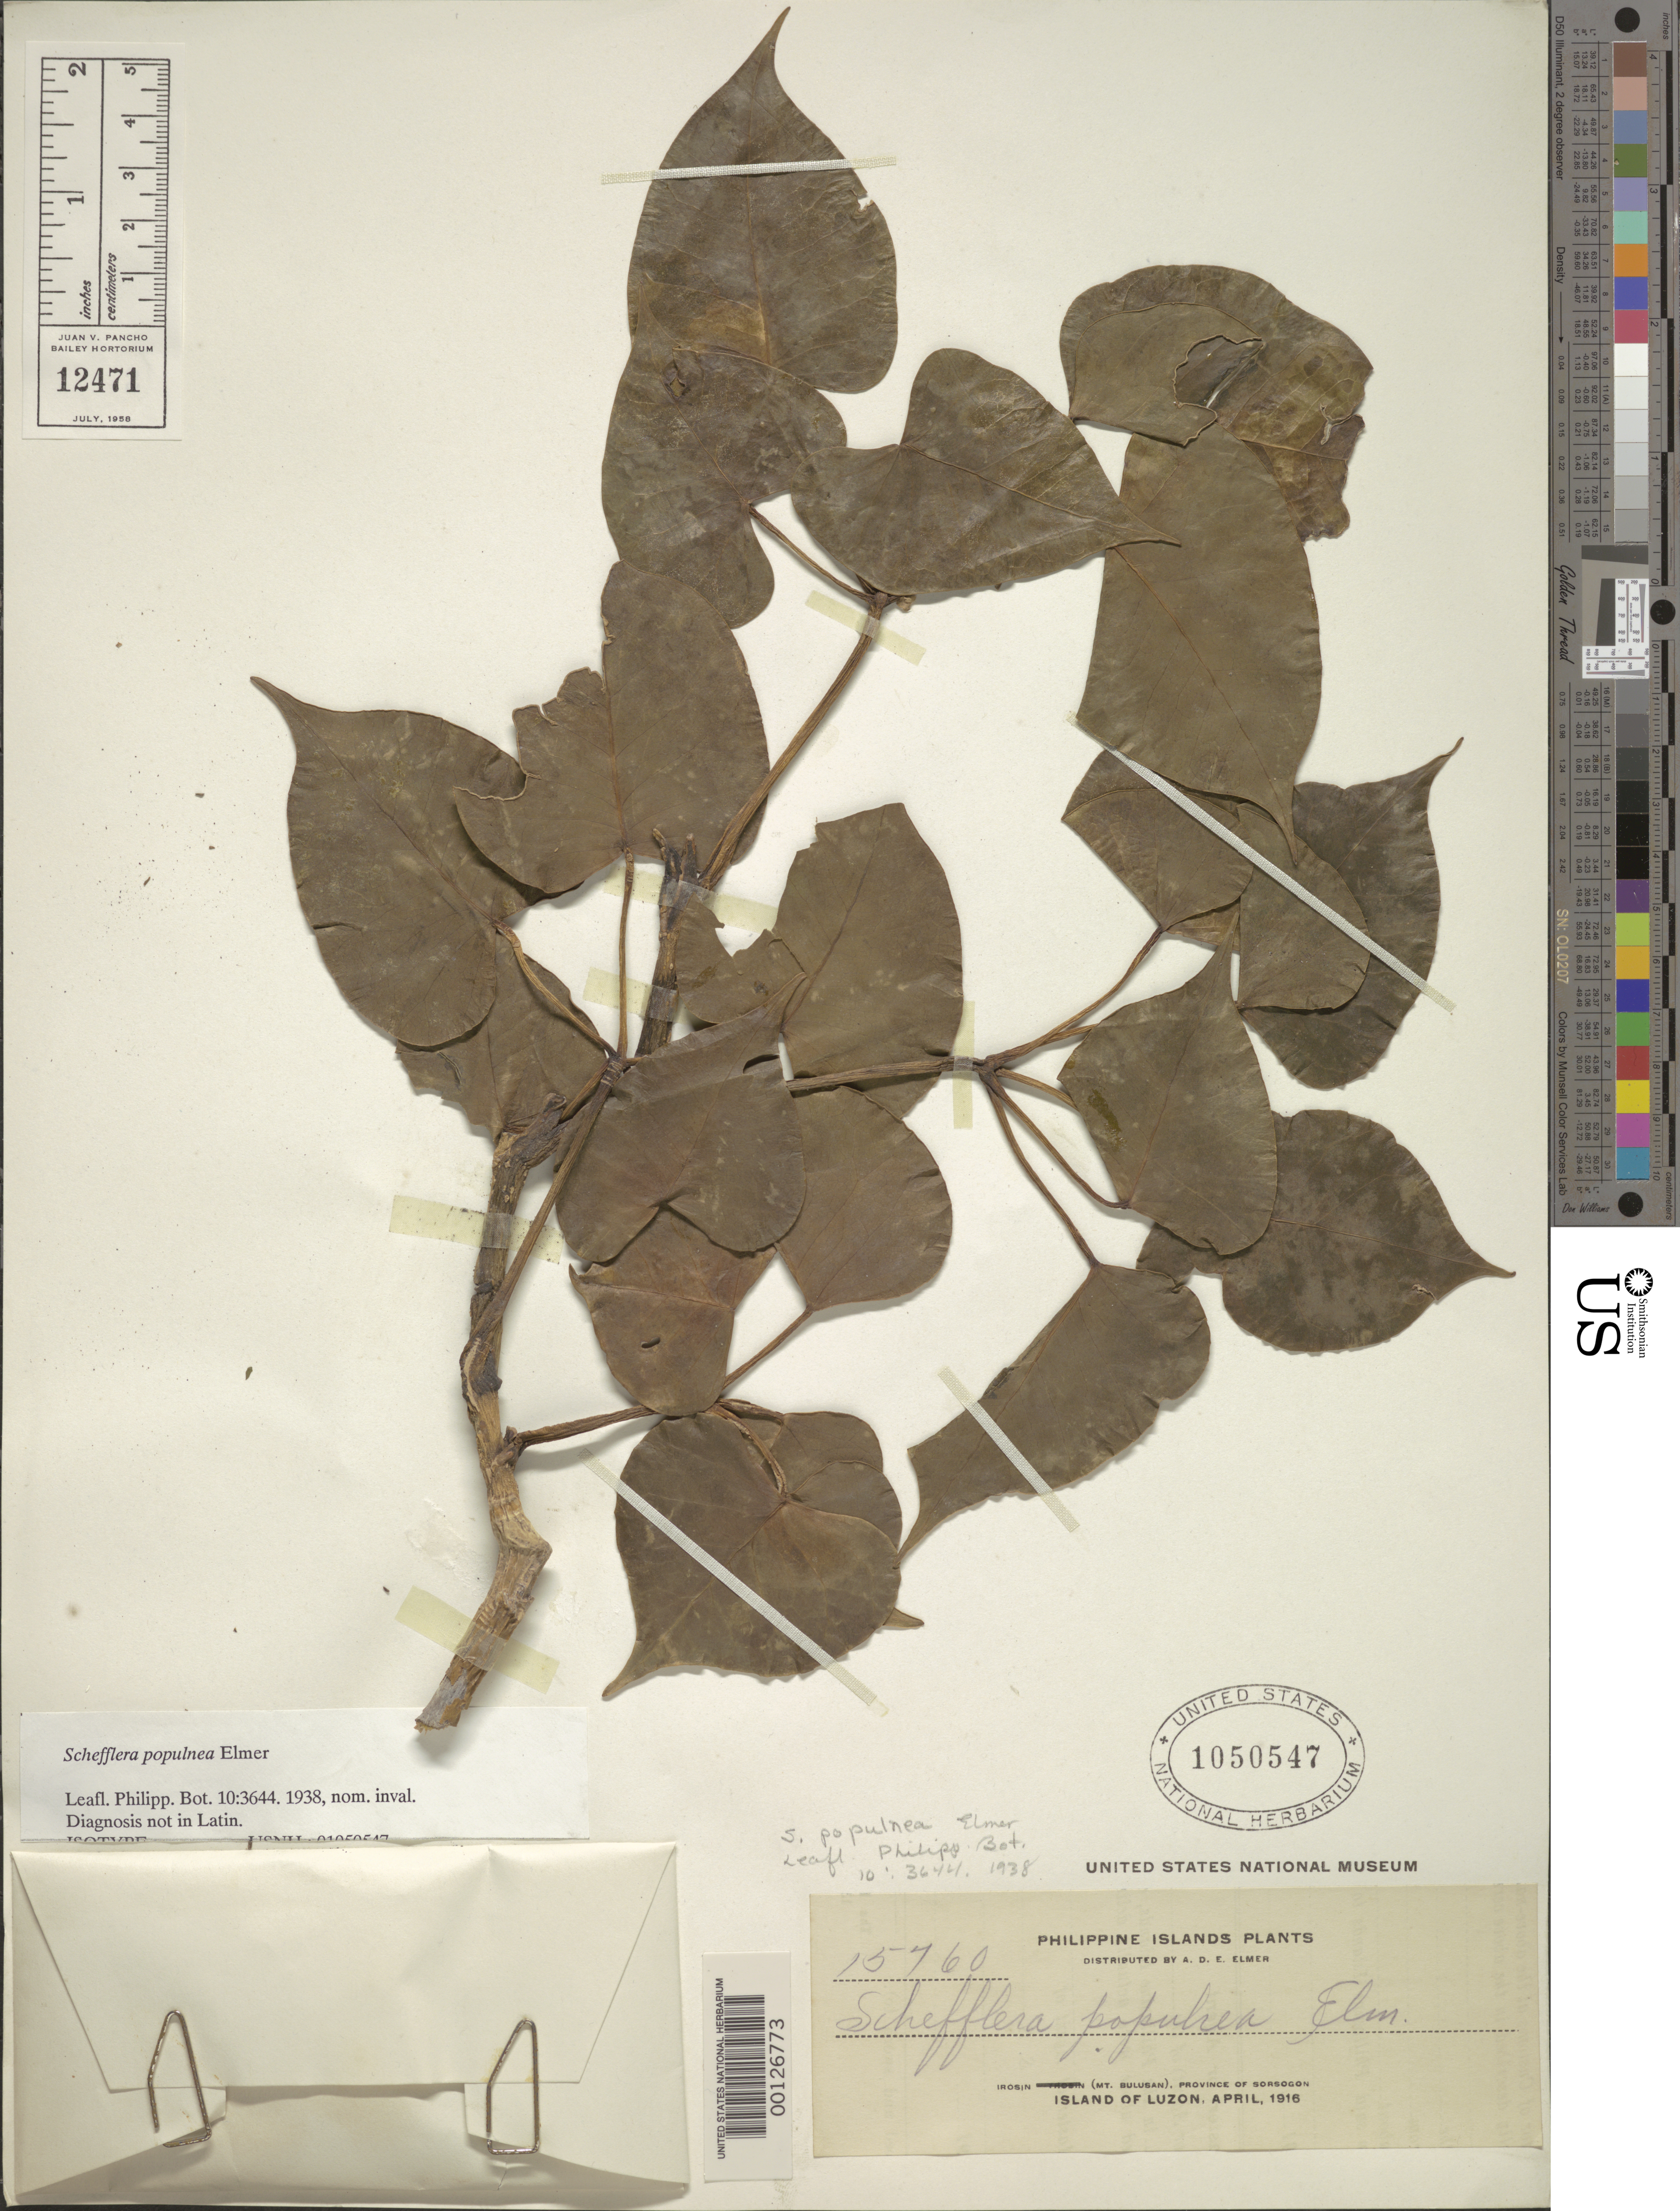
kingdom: Plantae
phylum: Tracheophyta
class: Magnoliopsida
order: Apiales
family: Araliaceae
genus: Schefflera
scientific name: Schefflera populnea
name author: Elmer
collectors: A. D. E. Elmer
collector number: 15760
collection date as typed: Apr 1916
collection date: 1916-04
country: Philippines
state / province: Bicol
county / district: Sorsogon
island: Luzon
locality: Irosin, Mt. Bulusan, Province of Sorsogon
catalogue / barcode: US 1050547